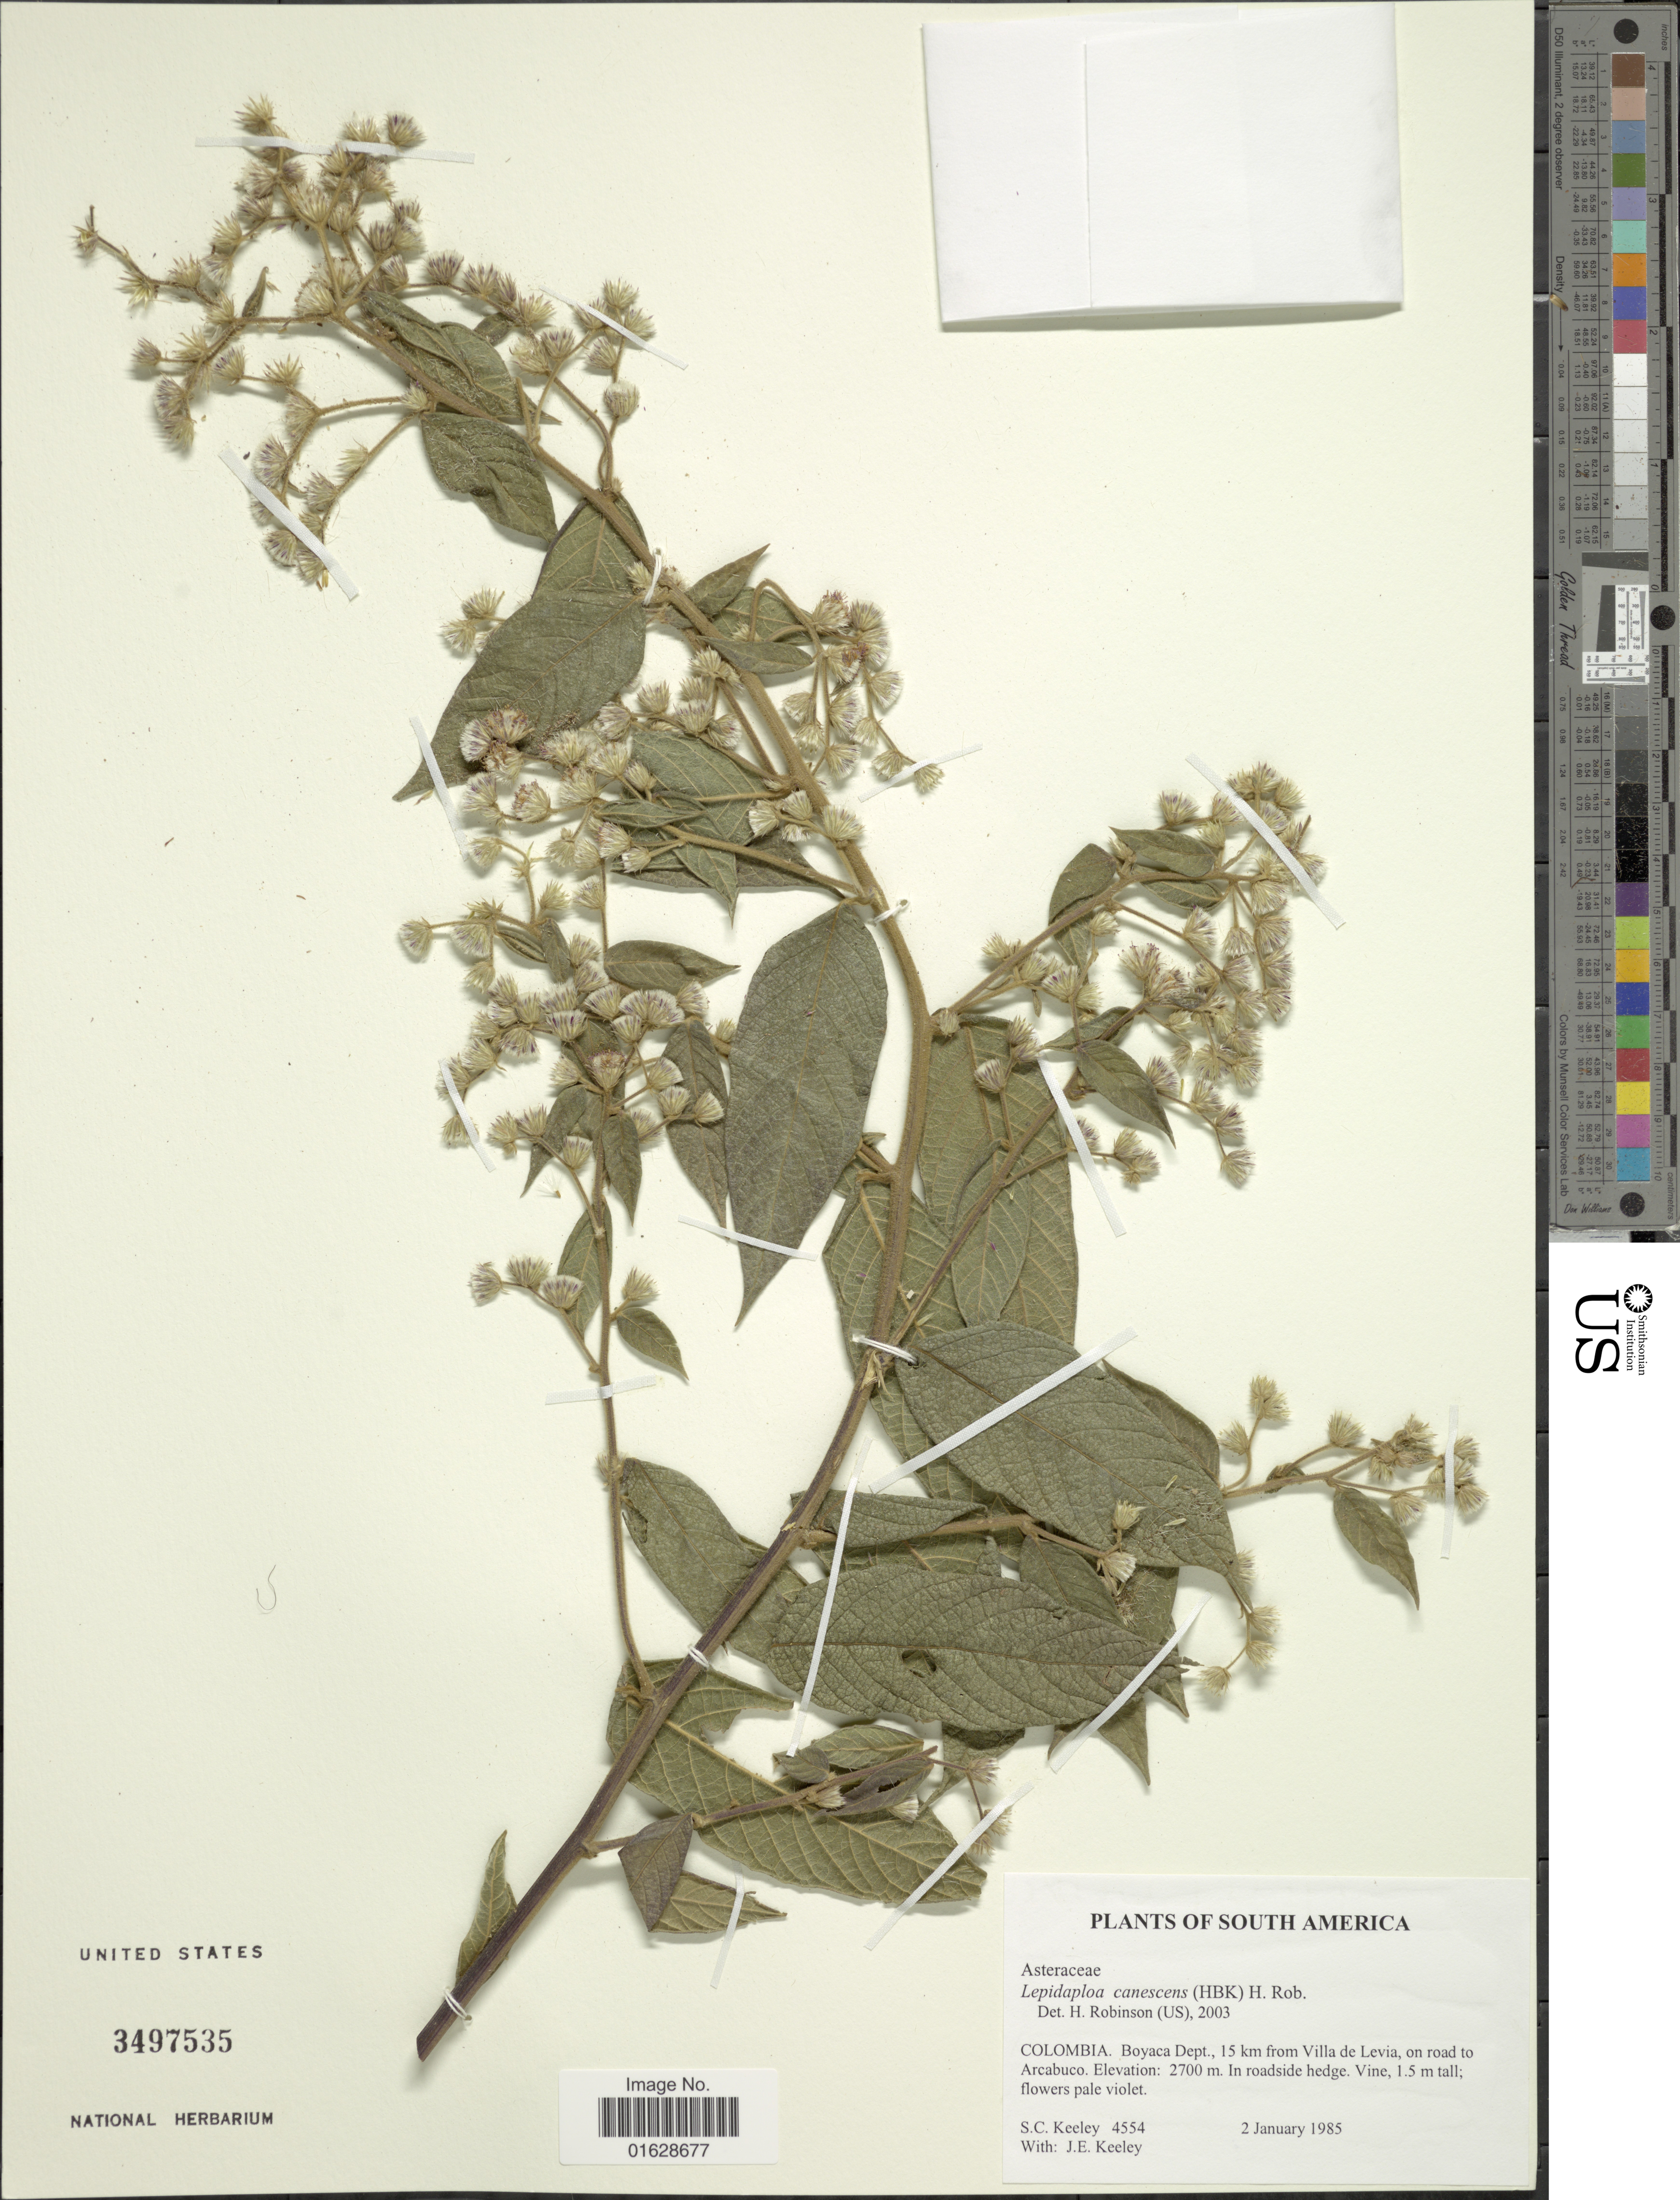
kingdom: Plantae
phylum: Tracheophyta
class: Magnoliopsida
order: Asterales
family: Asteraceae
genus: Lepidaploa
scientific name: Lepidaploa canescens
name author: (Kunth) H. Rob.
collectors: S. C. Keeley & J. E. Keeley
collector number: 4554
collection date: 1985-01-02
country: Colombia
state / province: Boyacá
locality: Colombia. Boyacá Dept., 15 km from Villa de Levia, on road to Arcabuco. In roadside hedge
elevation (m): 2700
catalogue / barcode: US 3497535